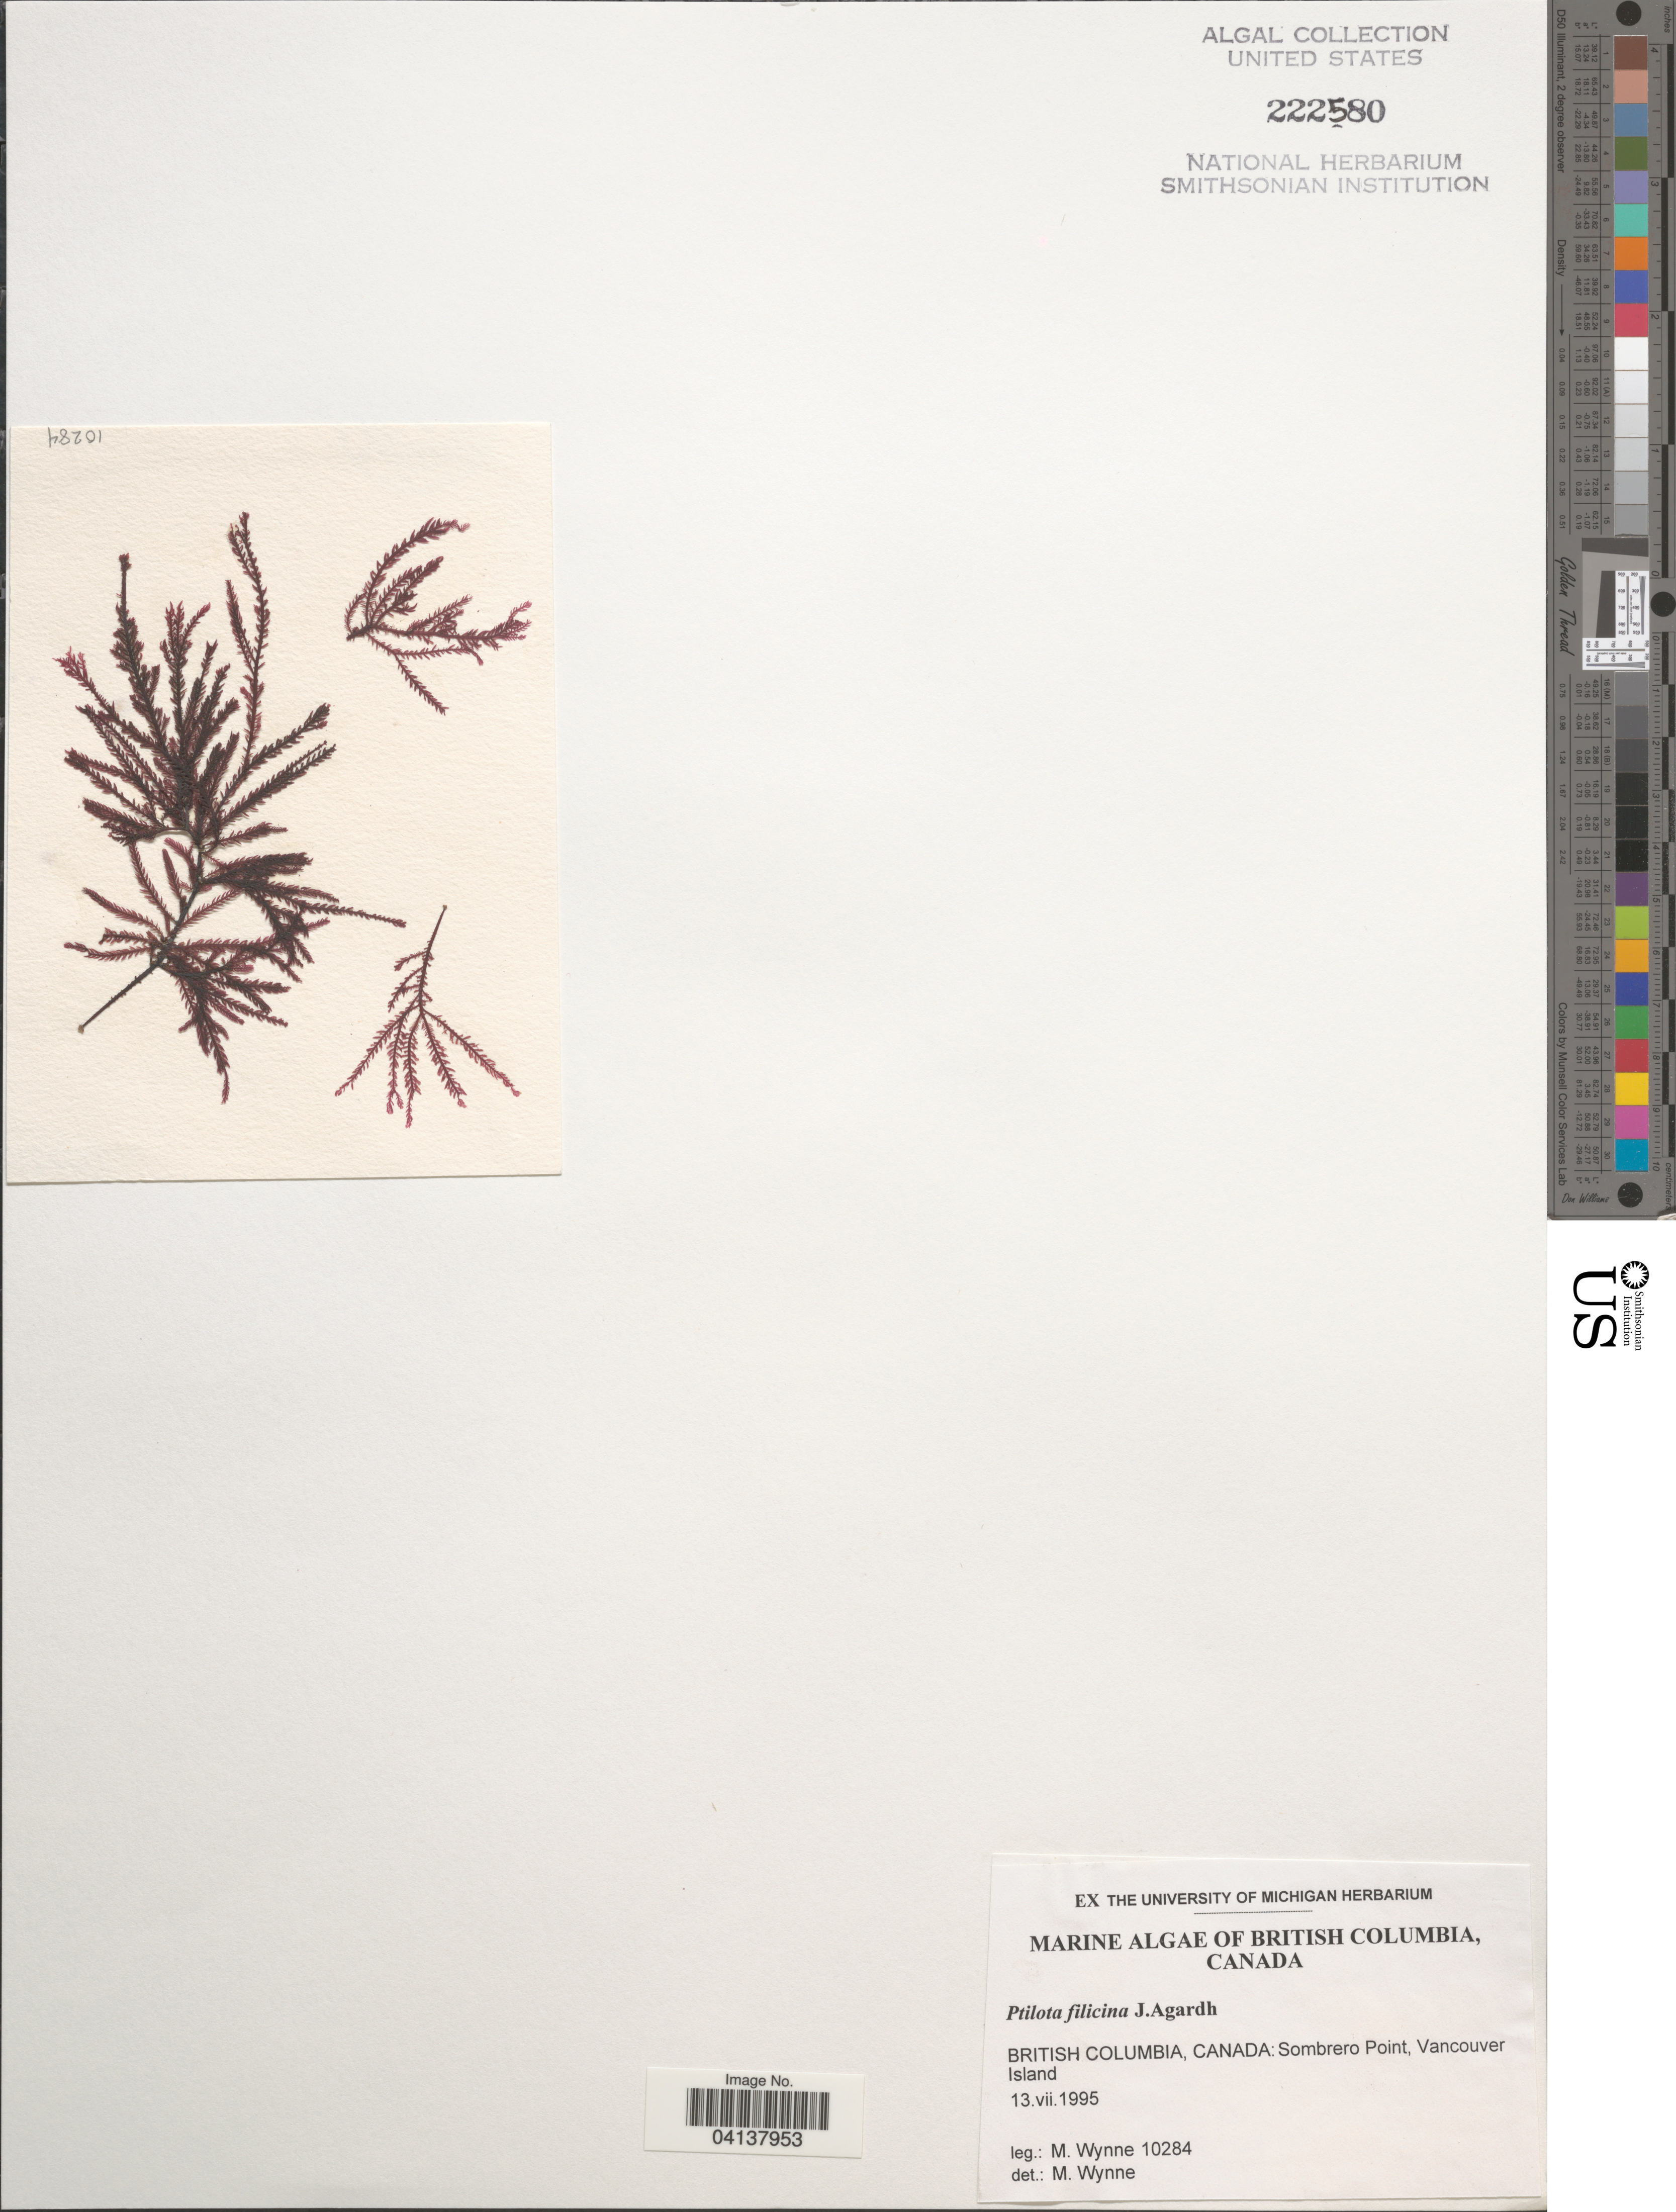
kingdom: Plantae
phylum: Rhodophyta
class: Florideophyceae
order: Ceramiales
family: Wrangeliaceae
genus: Ptilota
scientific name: Ptilota filicina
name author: J. Agardh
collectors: M.J. Wynne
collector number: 10284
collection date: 1995-07-13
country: Canada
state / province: British Columbia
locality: Sombrero Point, Vancouver Island.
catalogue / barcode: US 222580